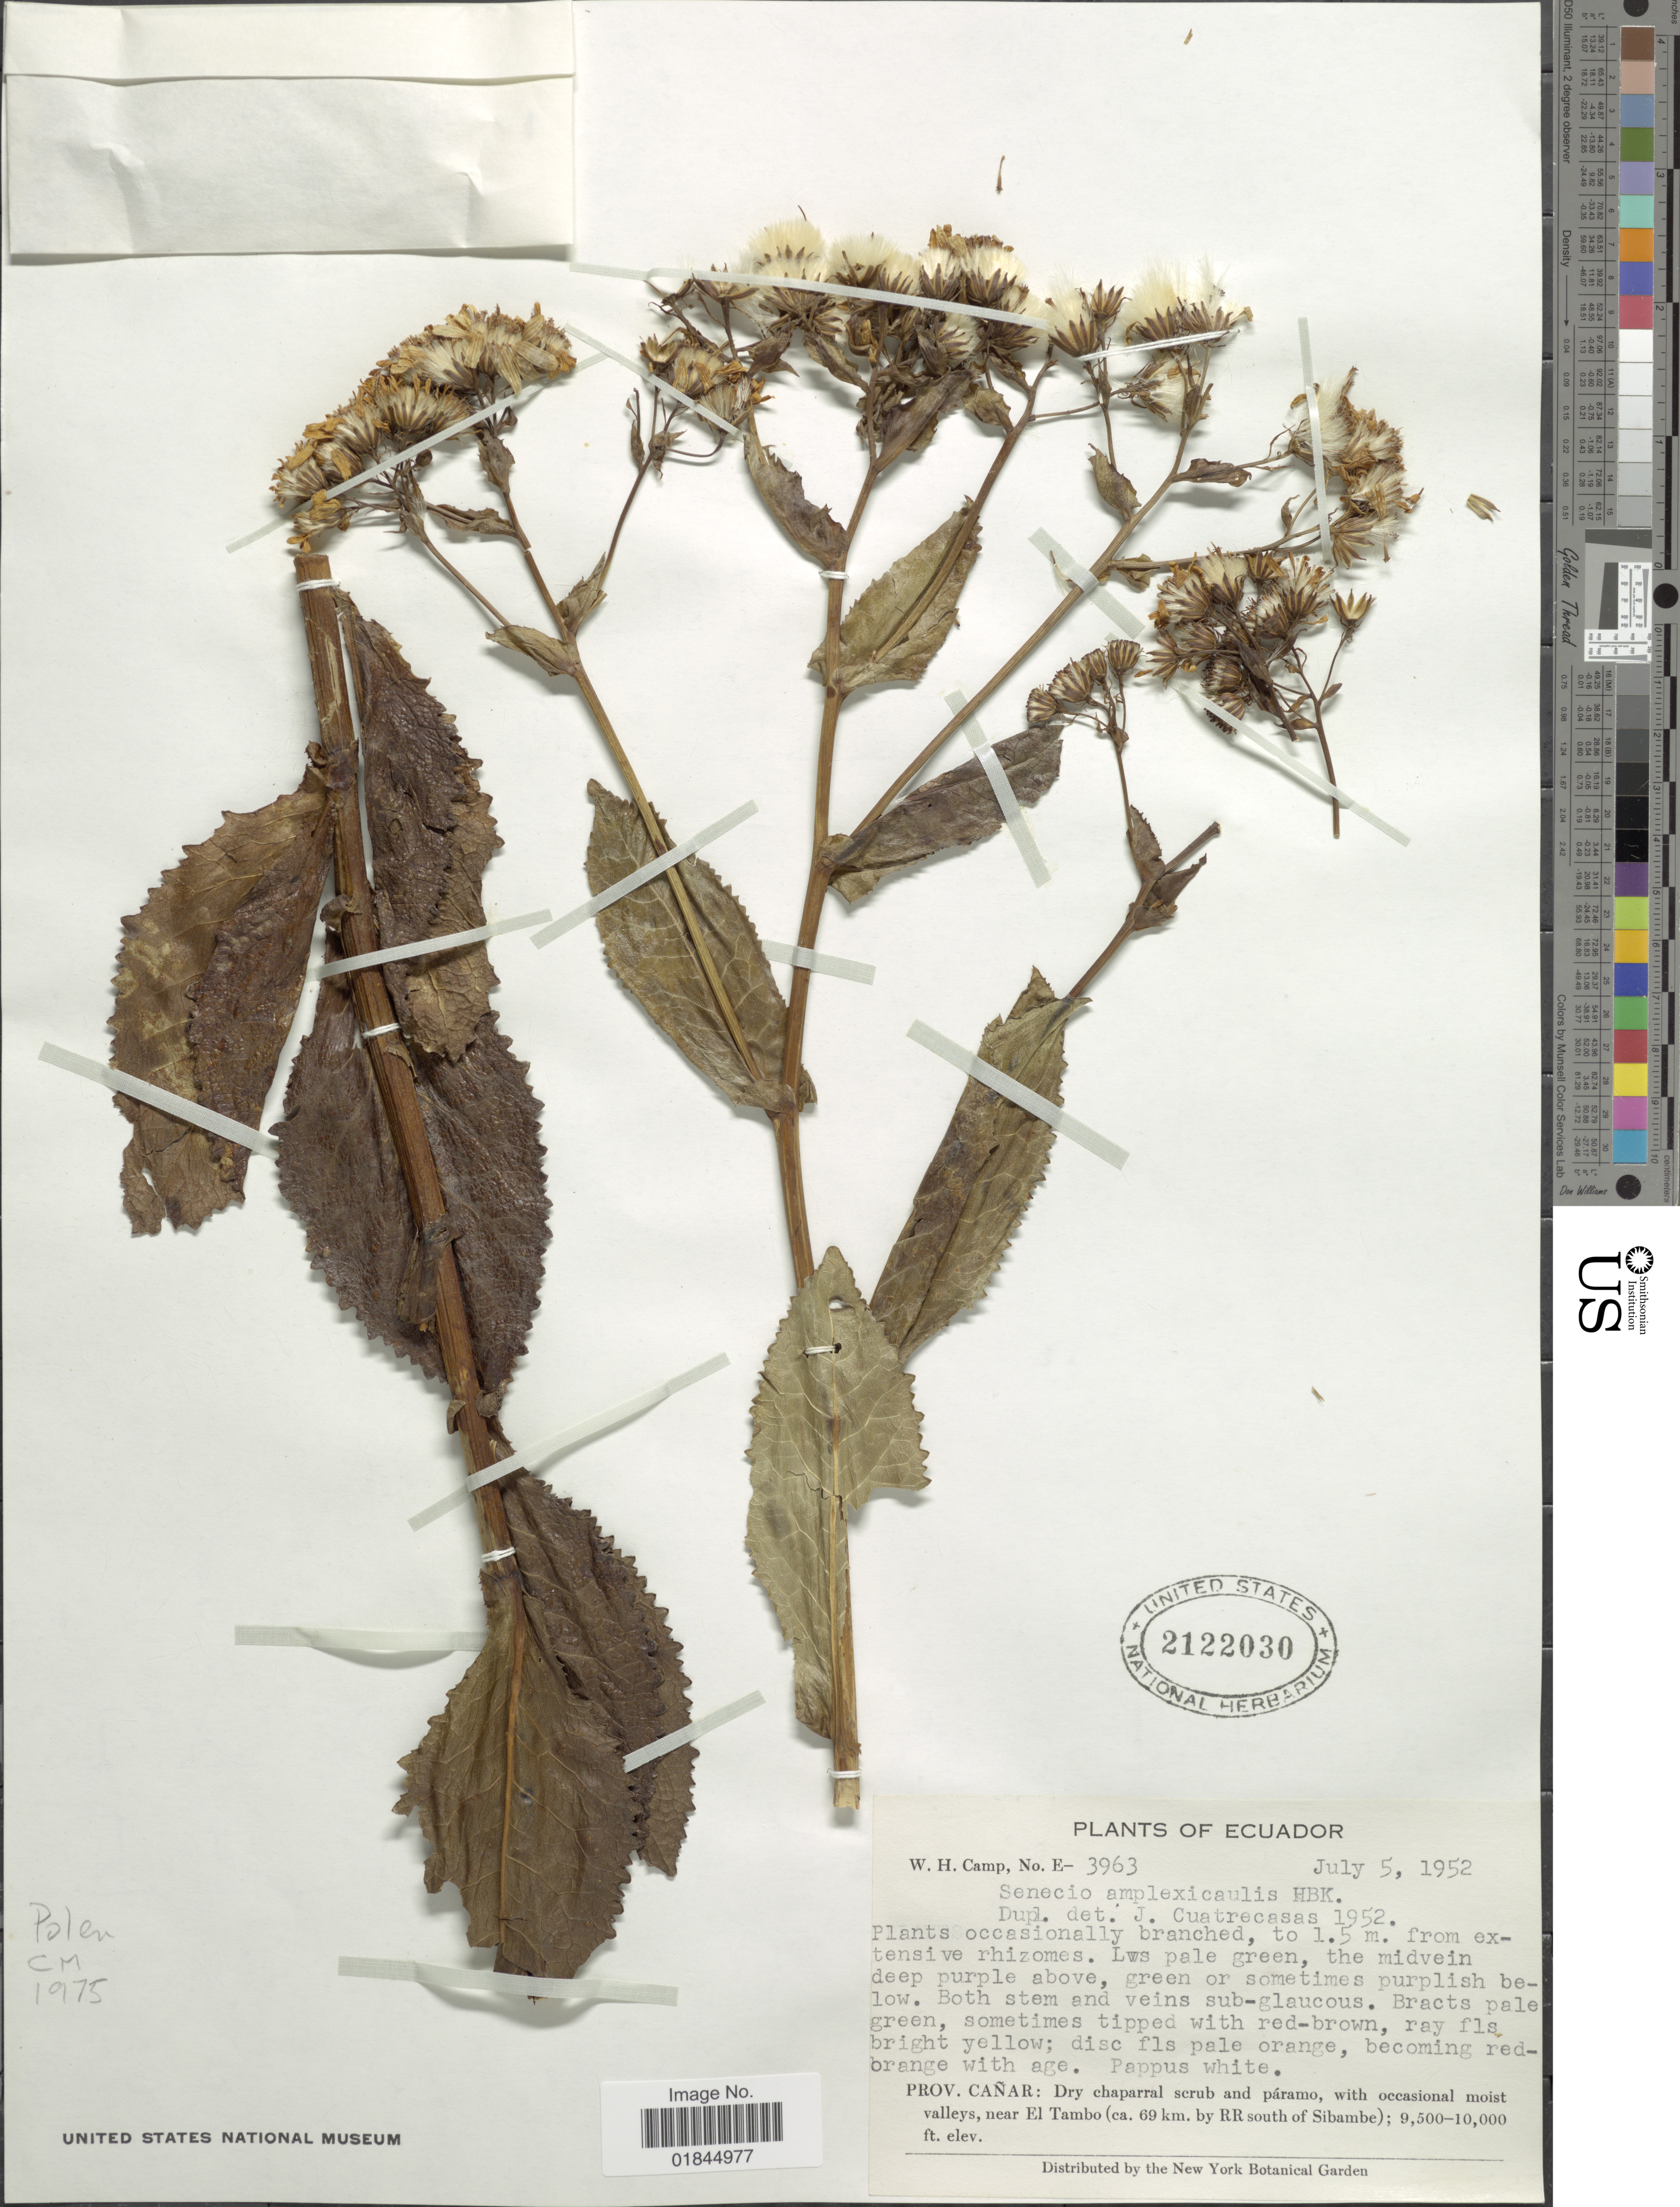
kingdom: Plantae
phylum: Tracheophyta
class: Magnoliopsida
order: Asterales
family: Asteraceae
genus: Pentacalia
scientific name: Pentacalia amplexicaulis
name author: Kunth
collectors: W. H. Camp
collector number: E3963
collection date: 1952-07-05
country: Ecuador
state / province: Cañar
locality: Near El Tambo (ca. 69 km. by RR south of Sibambe)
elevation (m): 2896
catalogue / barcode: US 2122030